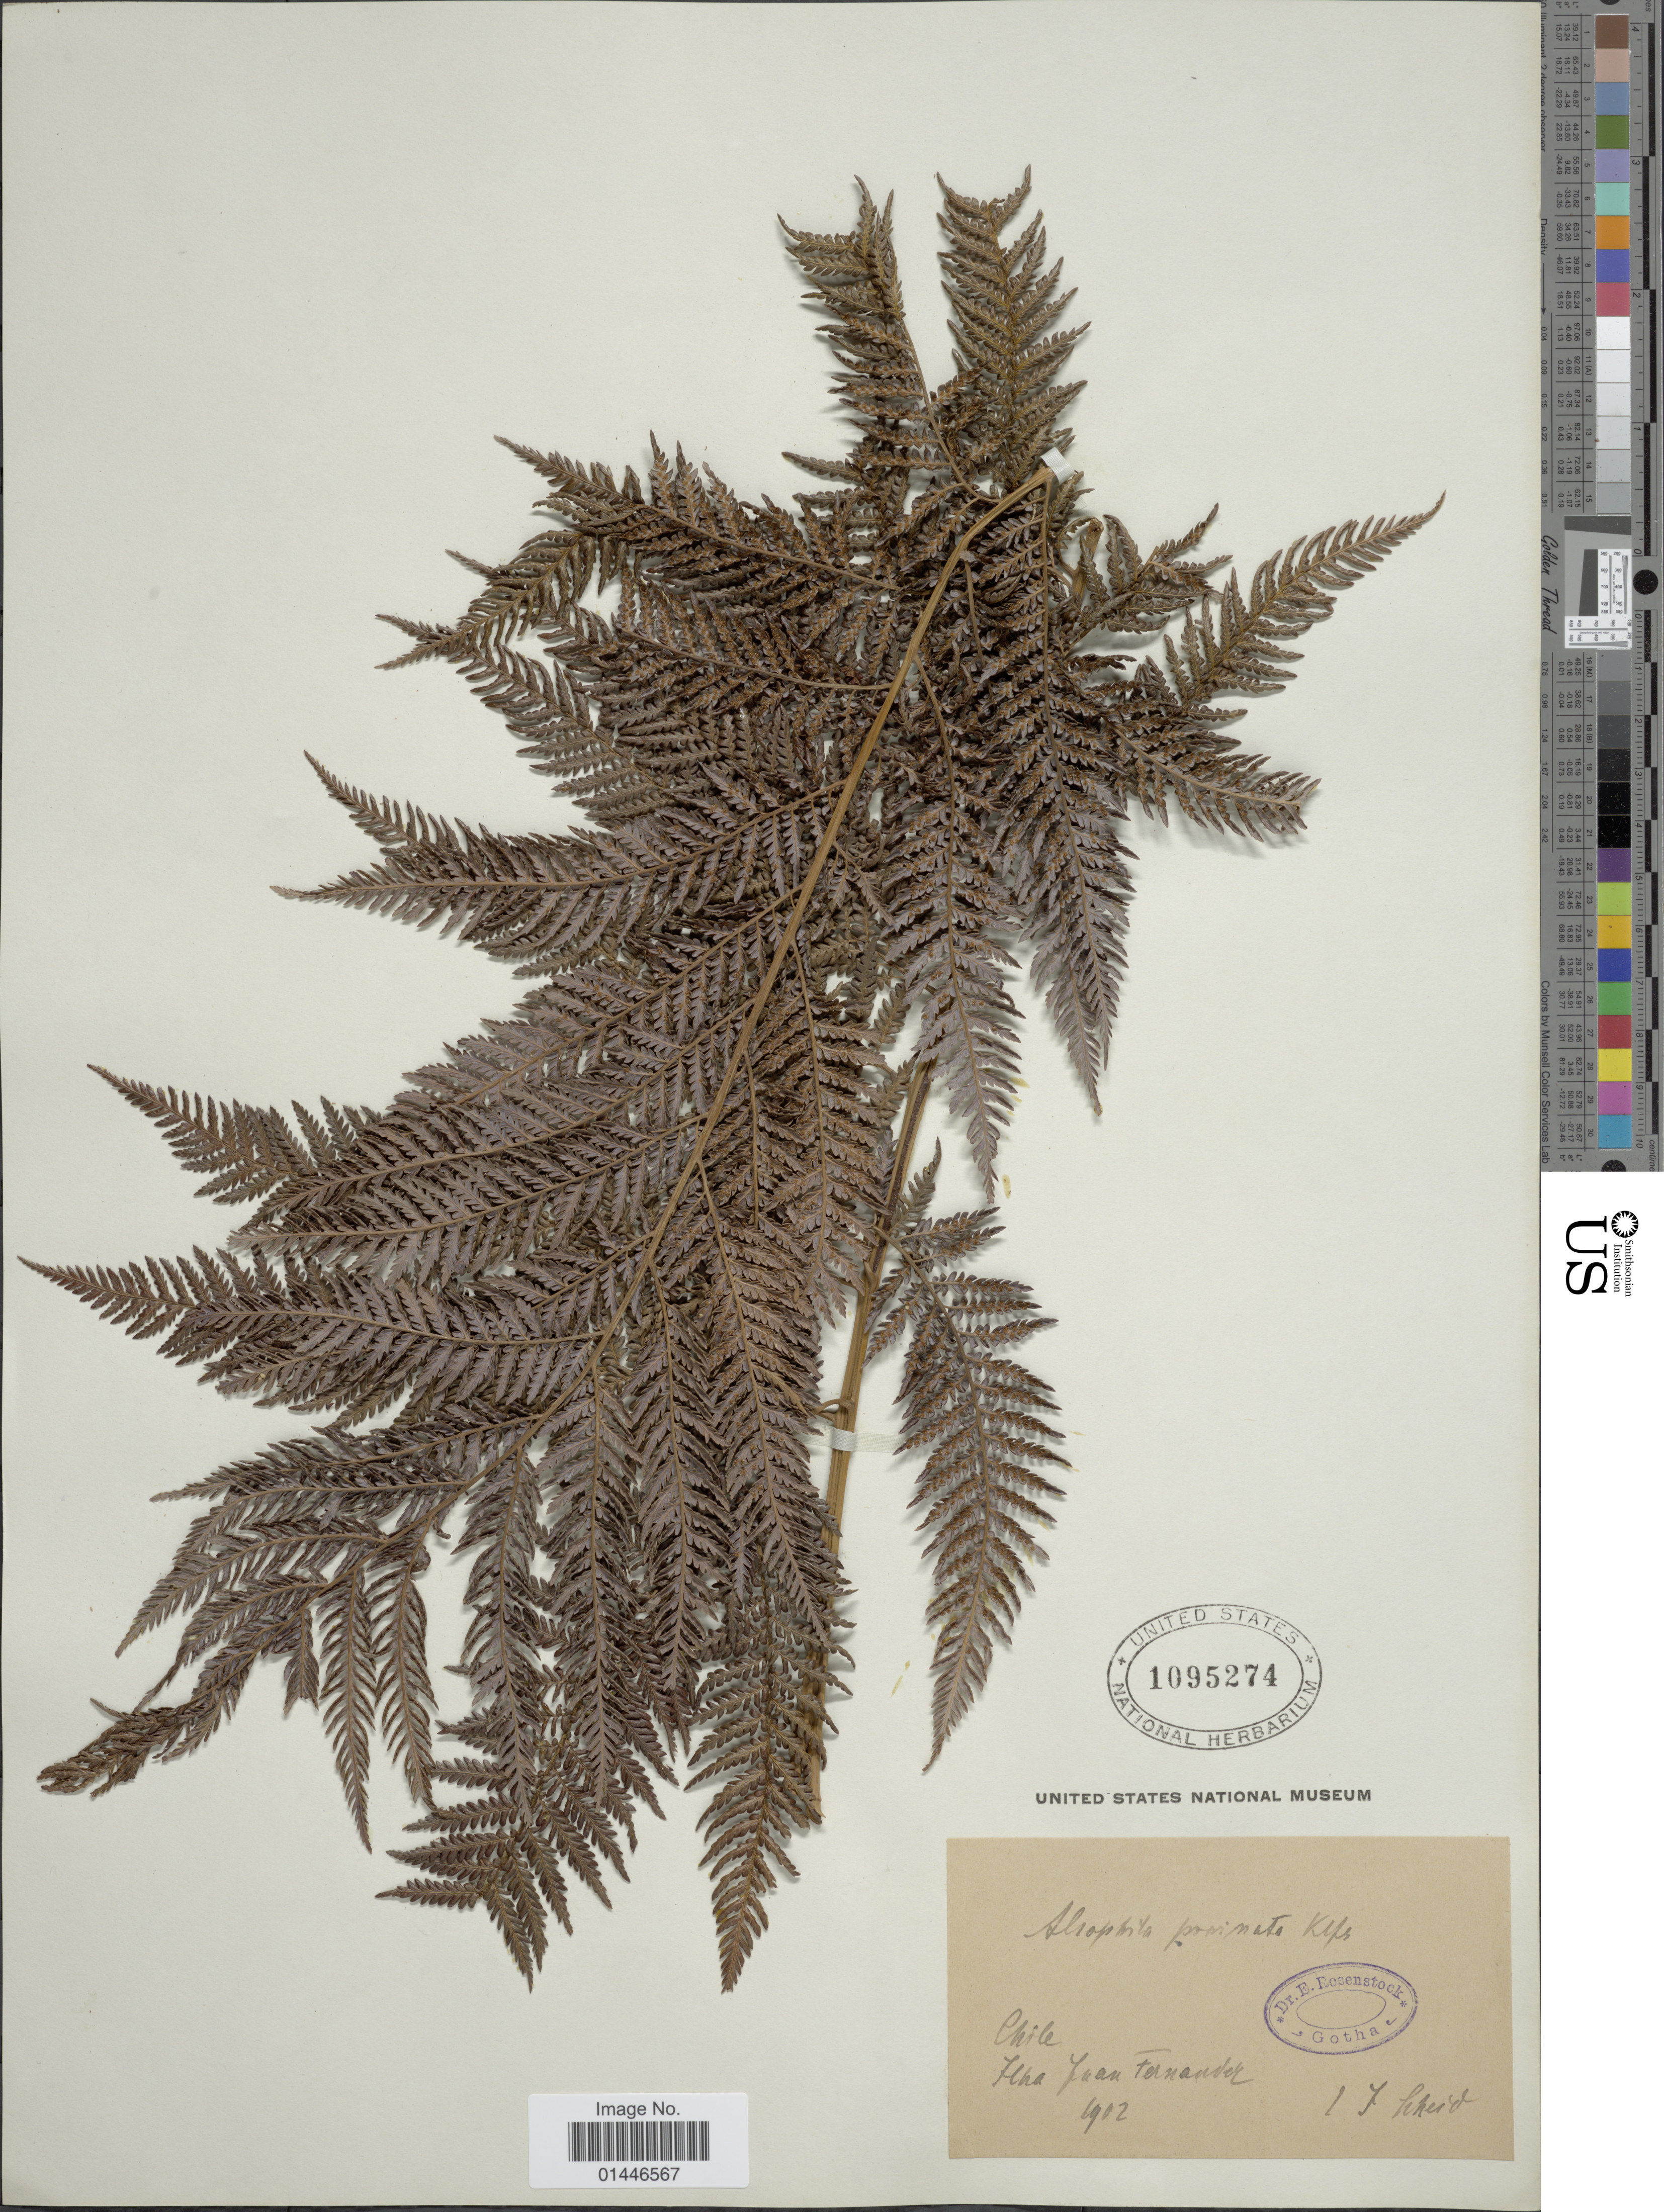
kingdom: Plantae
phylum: Tracheophyta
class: Polypodiopsida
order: Cyatheales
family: Dicksoniaceae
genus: Lophosoria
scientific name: Lophosoria quadripinnata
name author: (J.F. Gmel.) C. Chr.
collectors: -. Scheid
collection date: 1902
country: Chile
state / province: Valparaíso (V)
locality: Juan Fernandez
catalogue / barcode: US 1095274